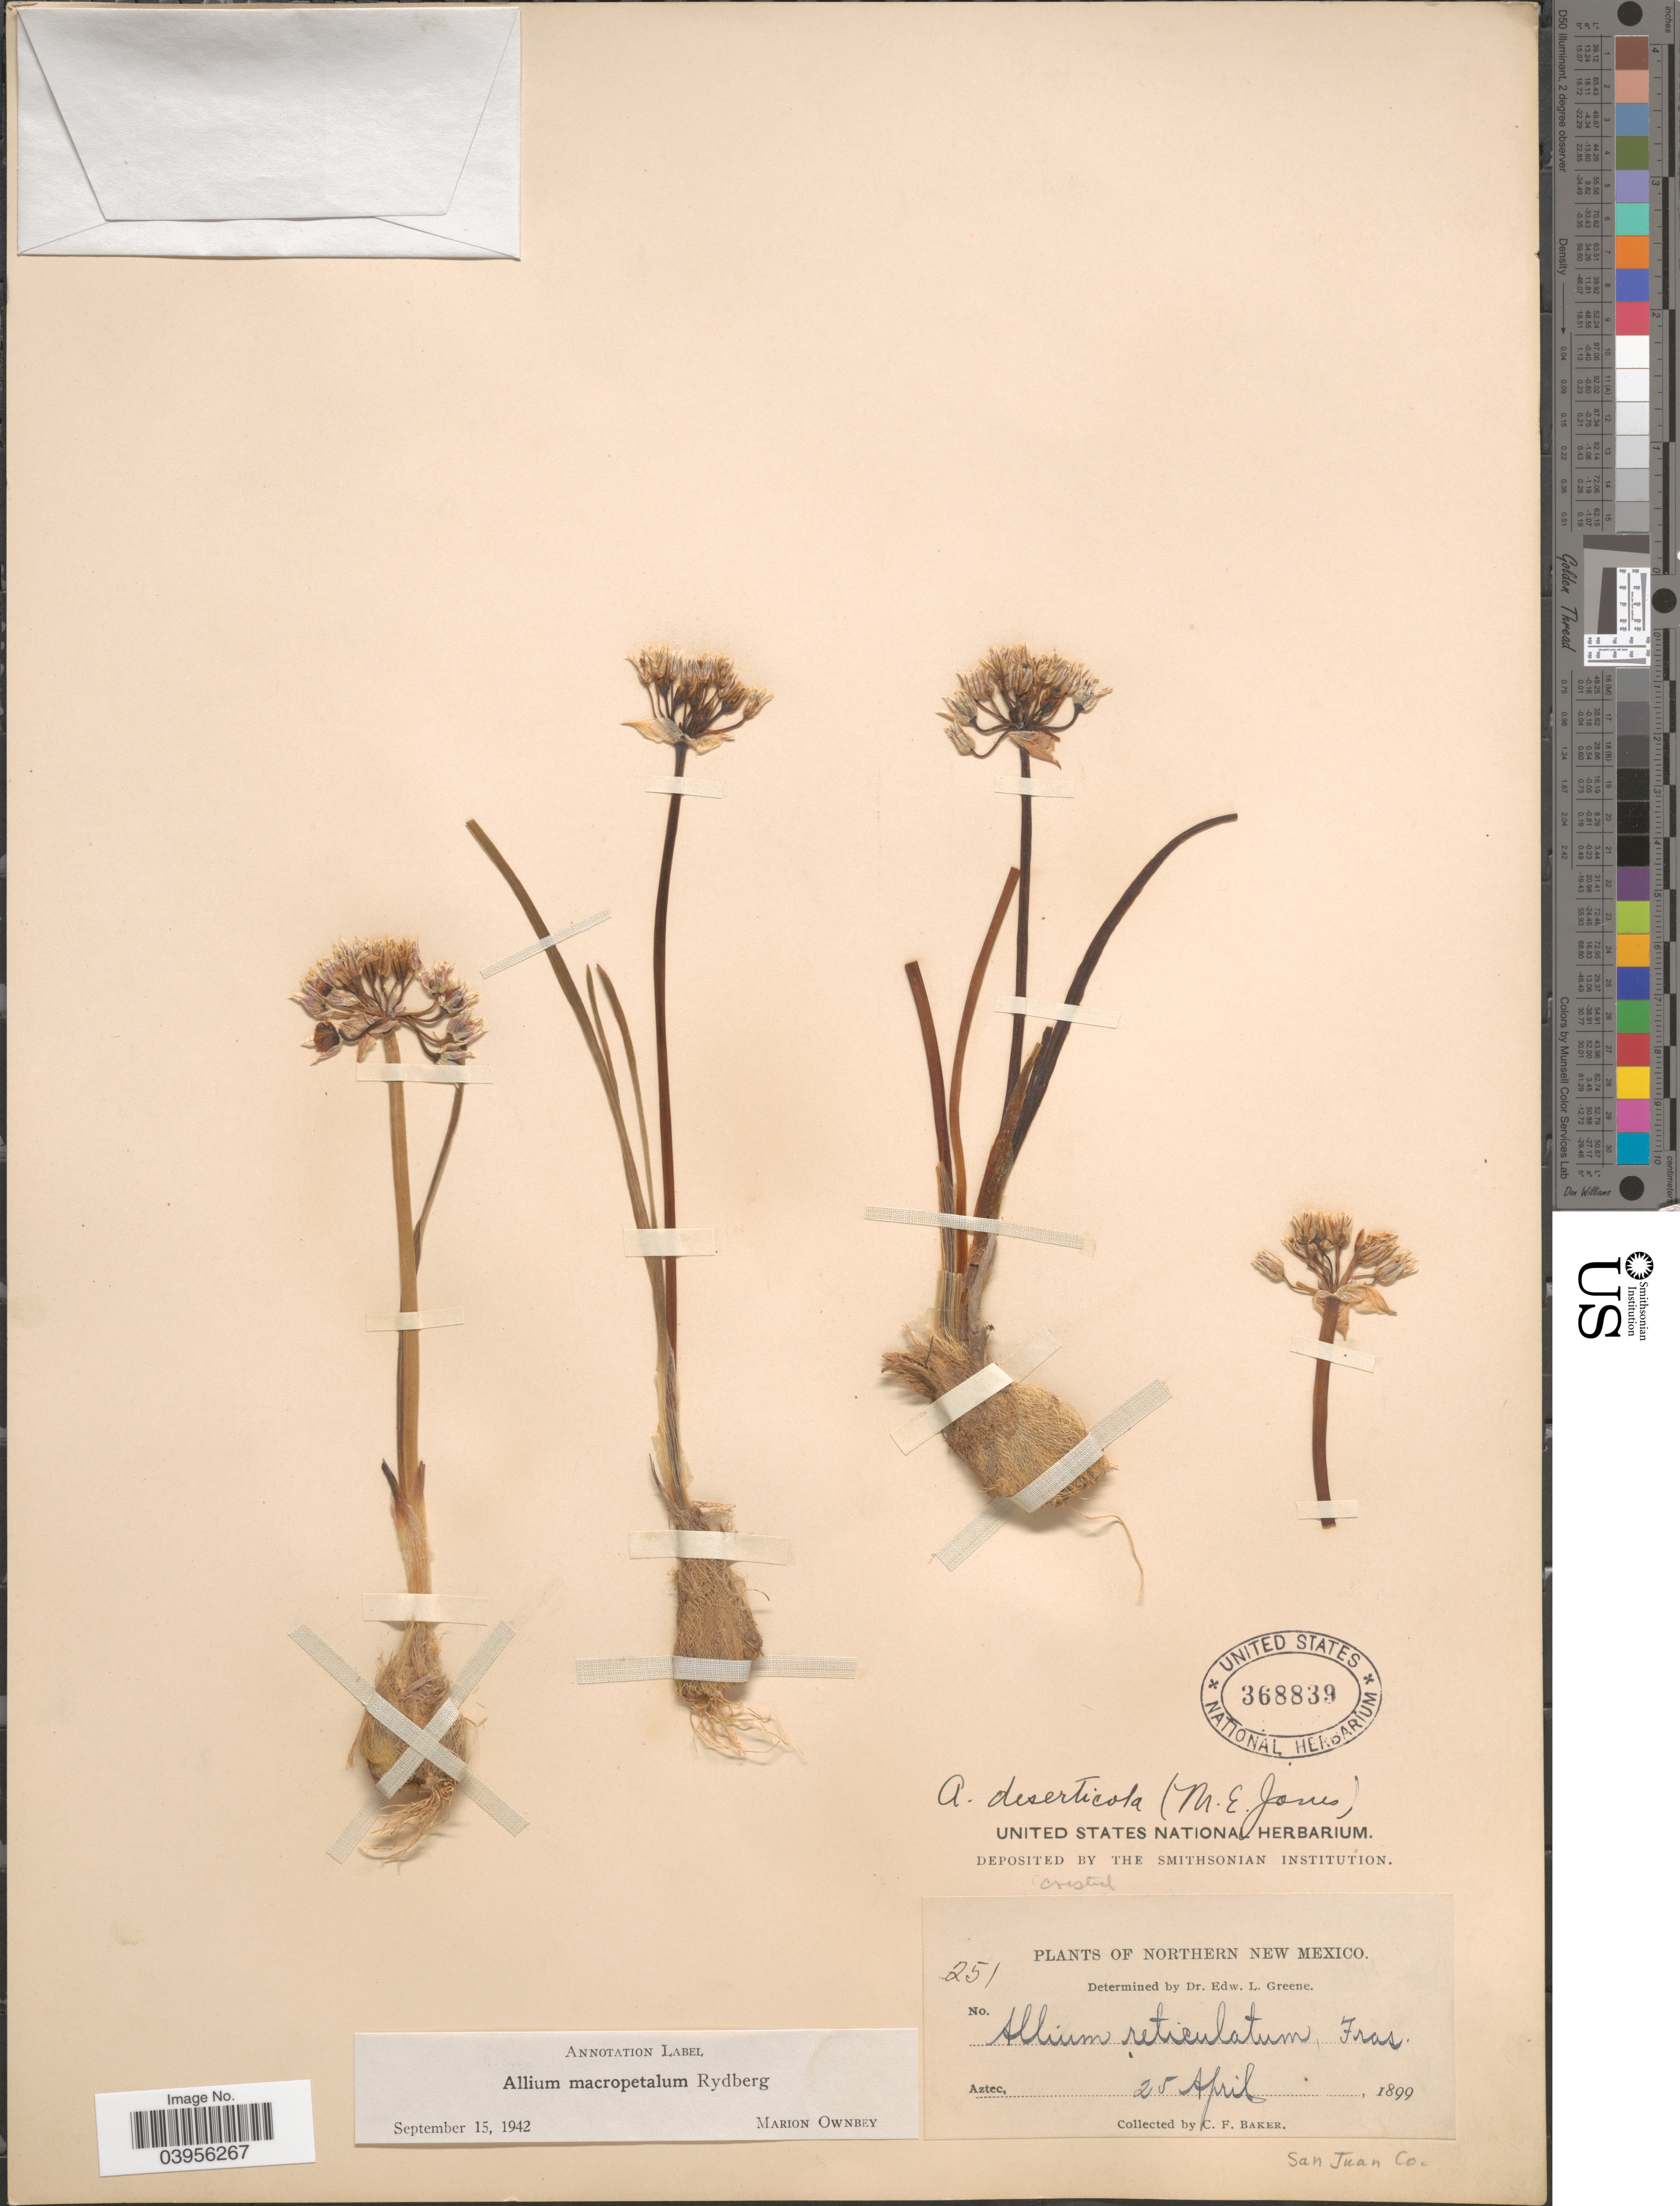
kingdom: Plantae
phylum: Tracheophyta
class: Liliopsida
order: Asparagales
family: Amaryllidaceae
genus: Allium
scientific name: Allium macropetalum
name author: Rydb.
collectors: C. F. Baker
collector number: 251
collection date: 1899-04-25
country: United States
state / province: New Mexico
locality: Northern New Mexico. Aztec. San Juan Co.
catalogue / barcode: US 368839